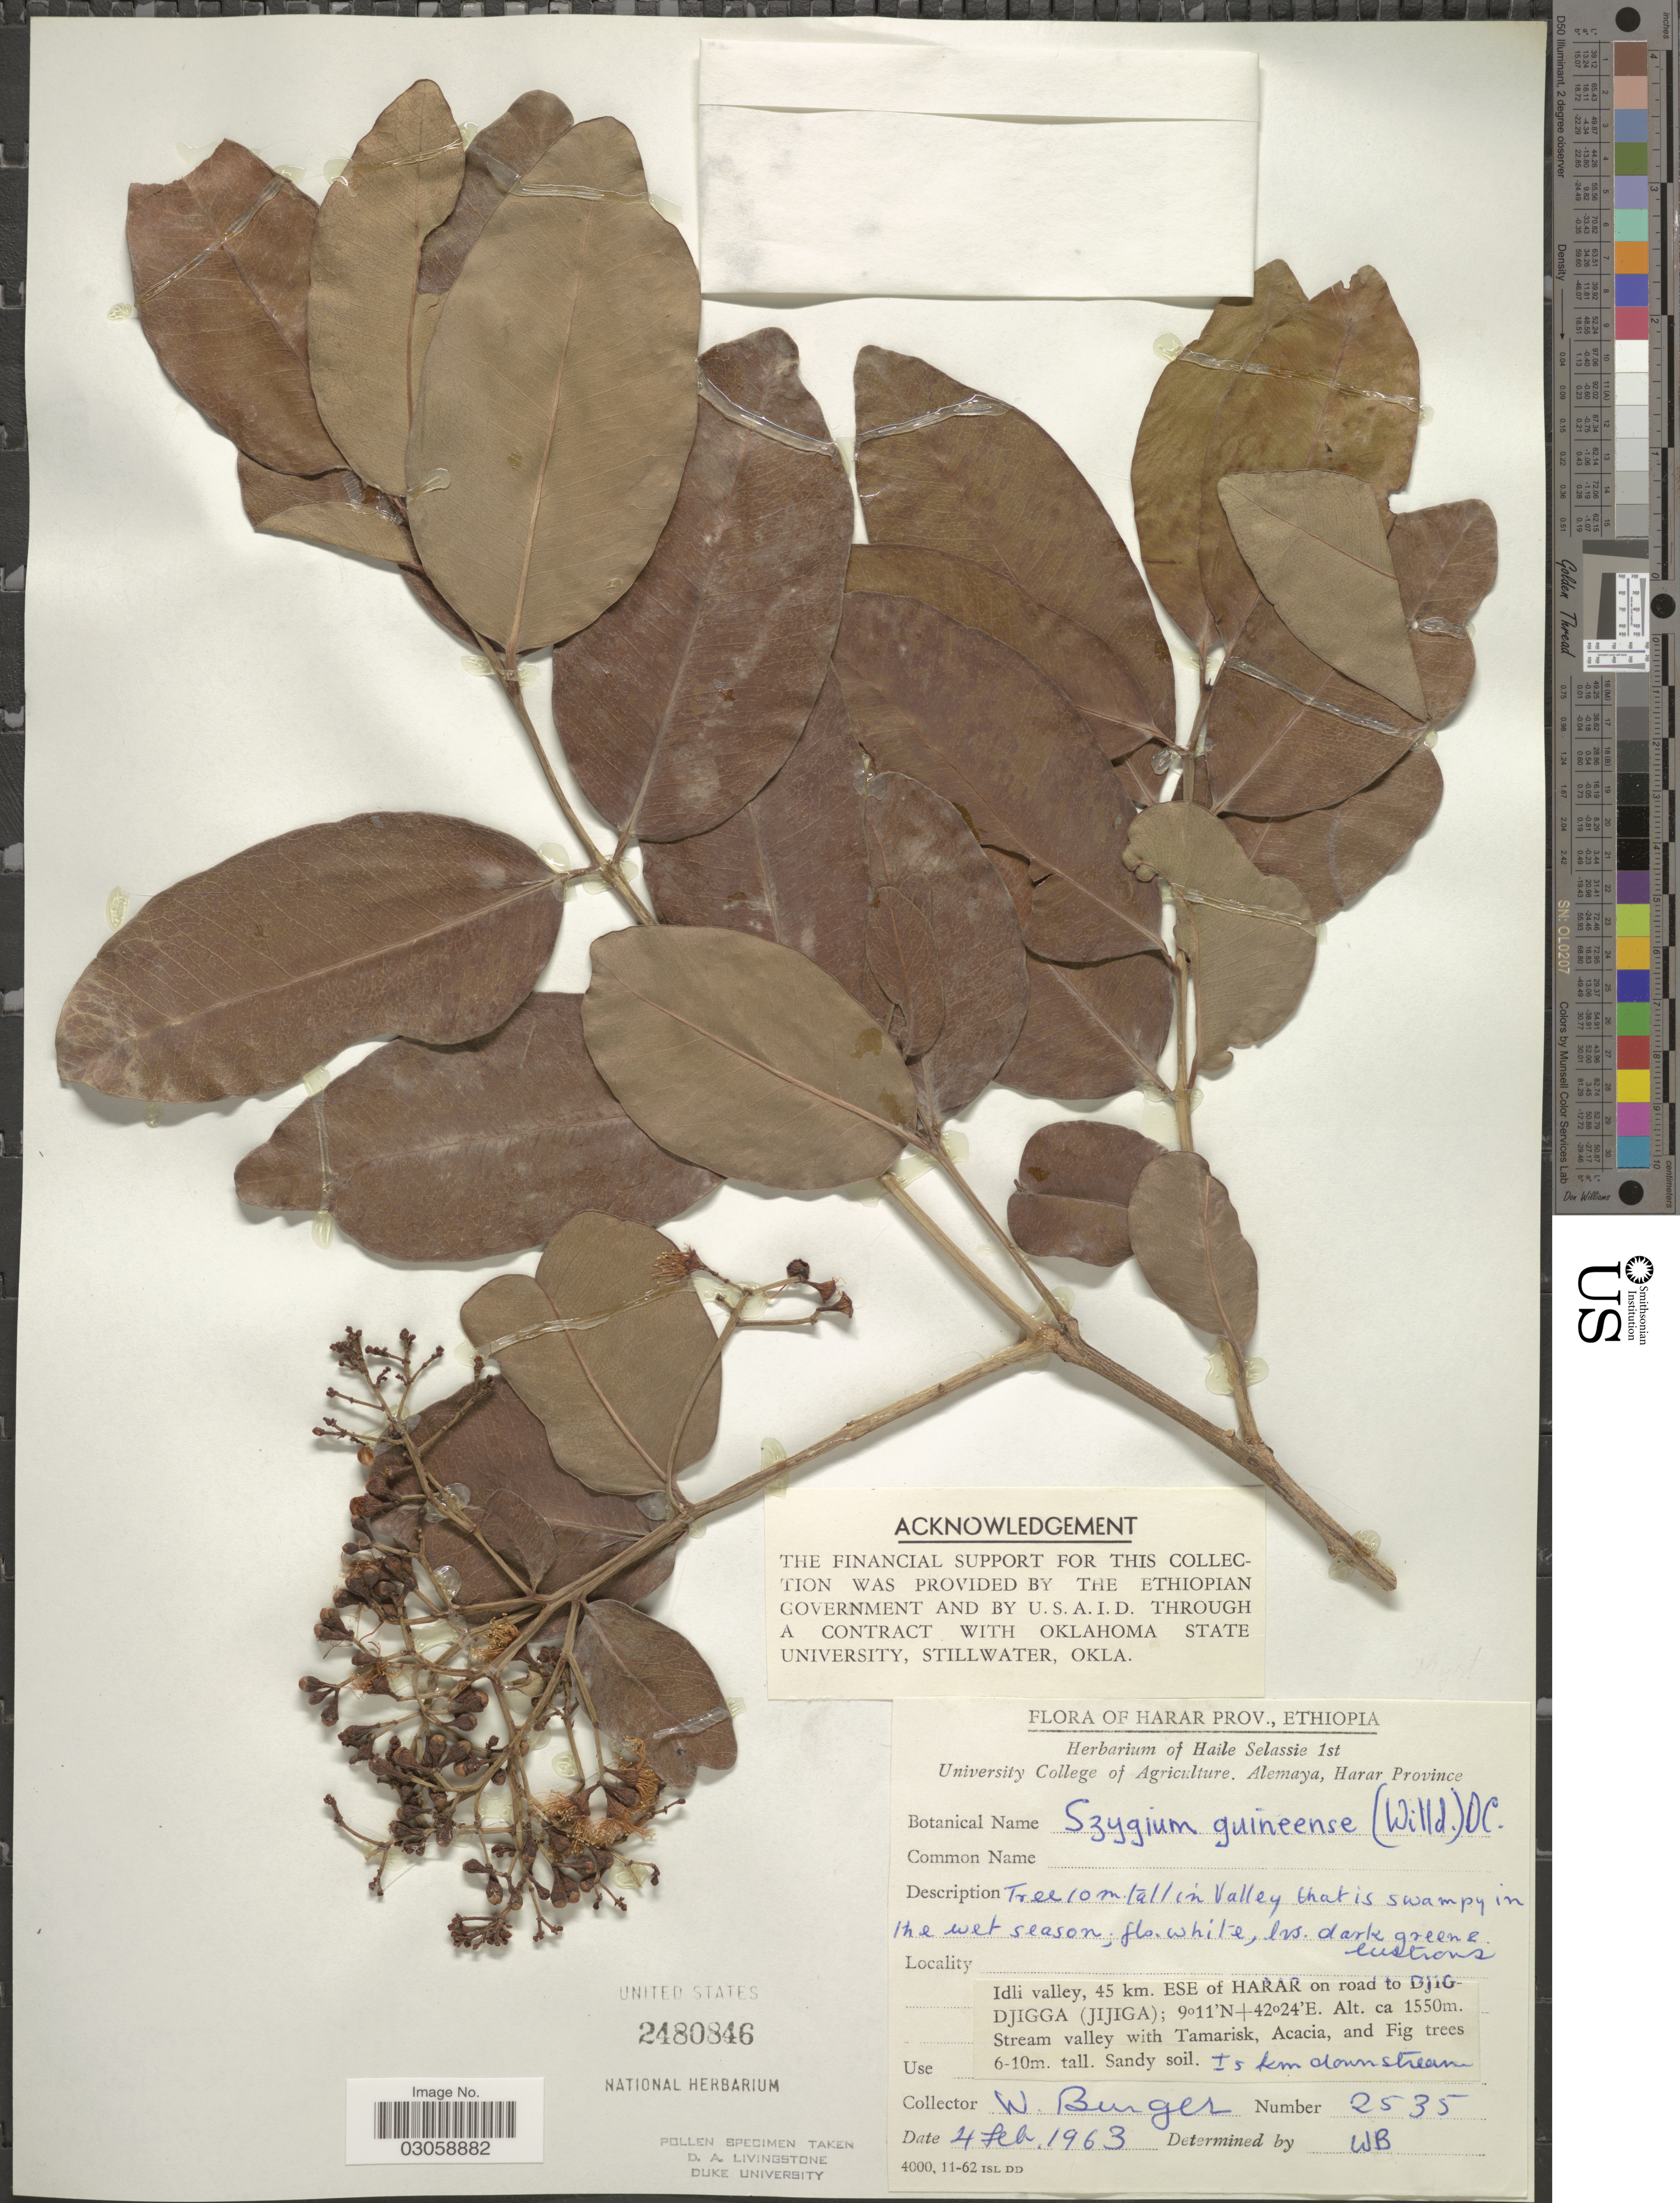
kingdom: Plantae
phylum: Tracheophyta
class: Magnoliopsida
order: Myrtales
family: Myrtaceae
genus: Syzygium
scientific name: Syzygium guineense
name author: (Willd.) DC.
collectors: W. Burger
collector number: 2535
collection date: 1963-02-04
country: Ethiopia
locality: Harar Prov., Ethiopia, Idli valley, 45 km. ESE of Harar on road to Djig-Djigga (Jijiga), Stream valley with Tamarisk.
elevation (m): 1550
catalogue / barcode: US 2480846